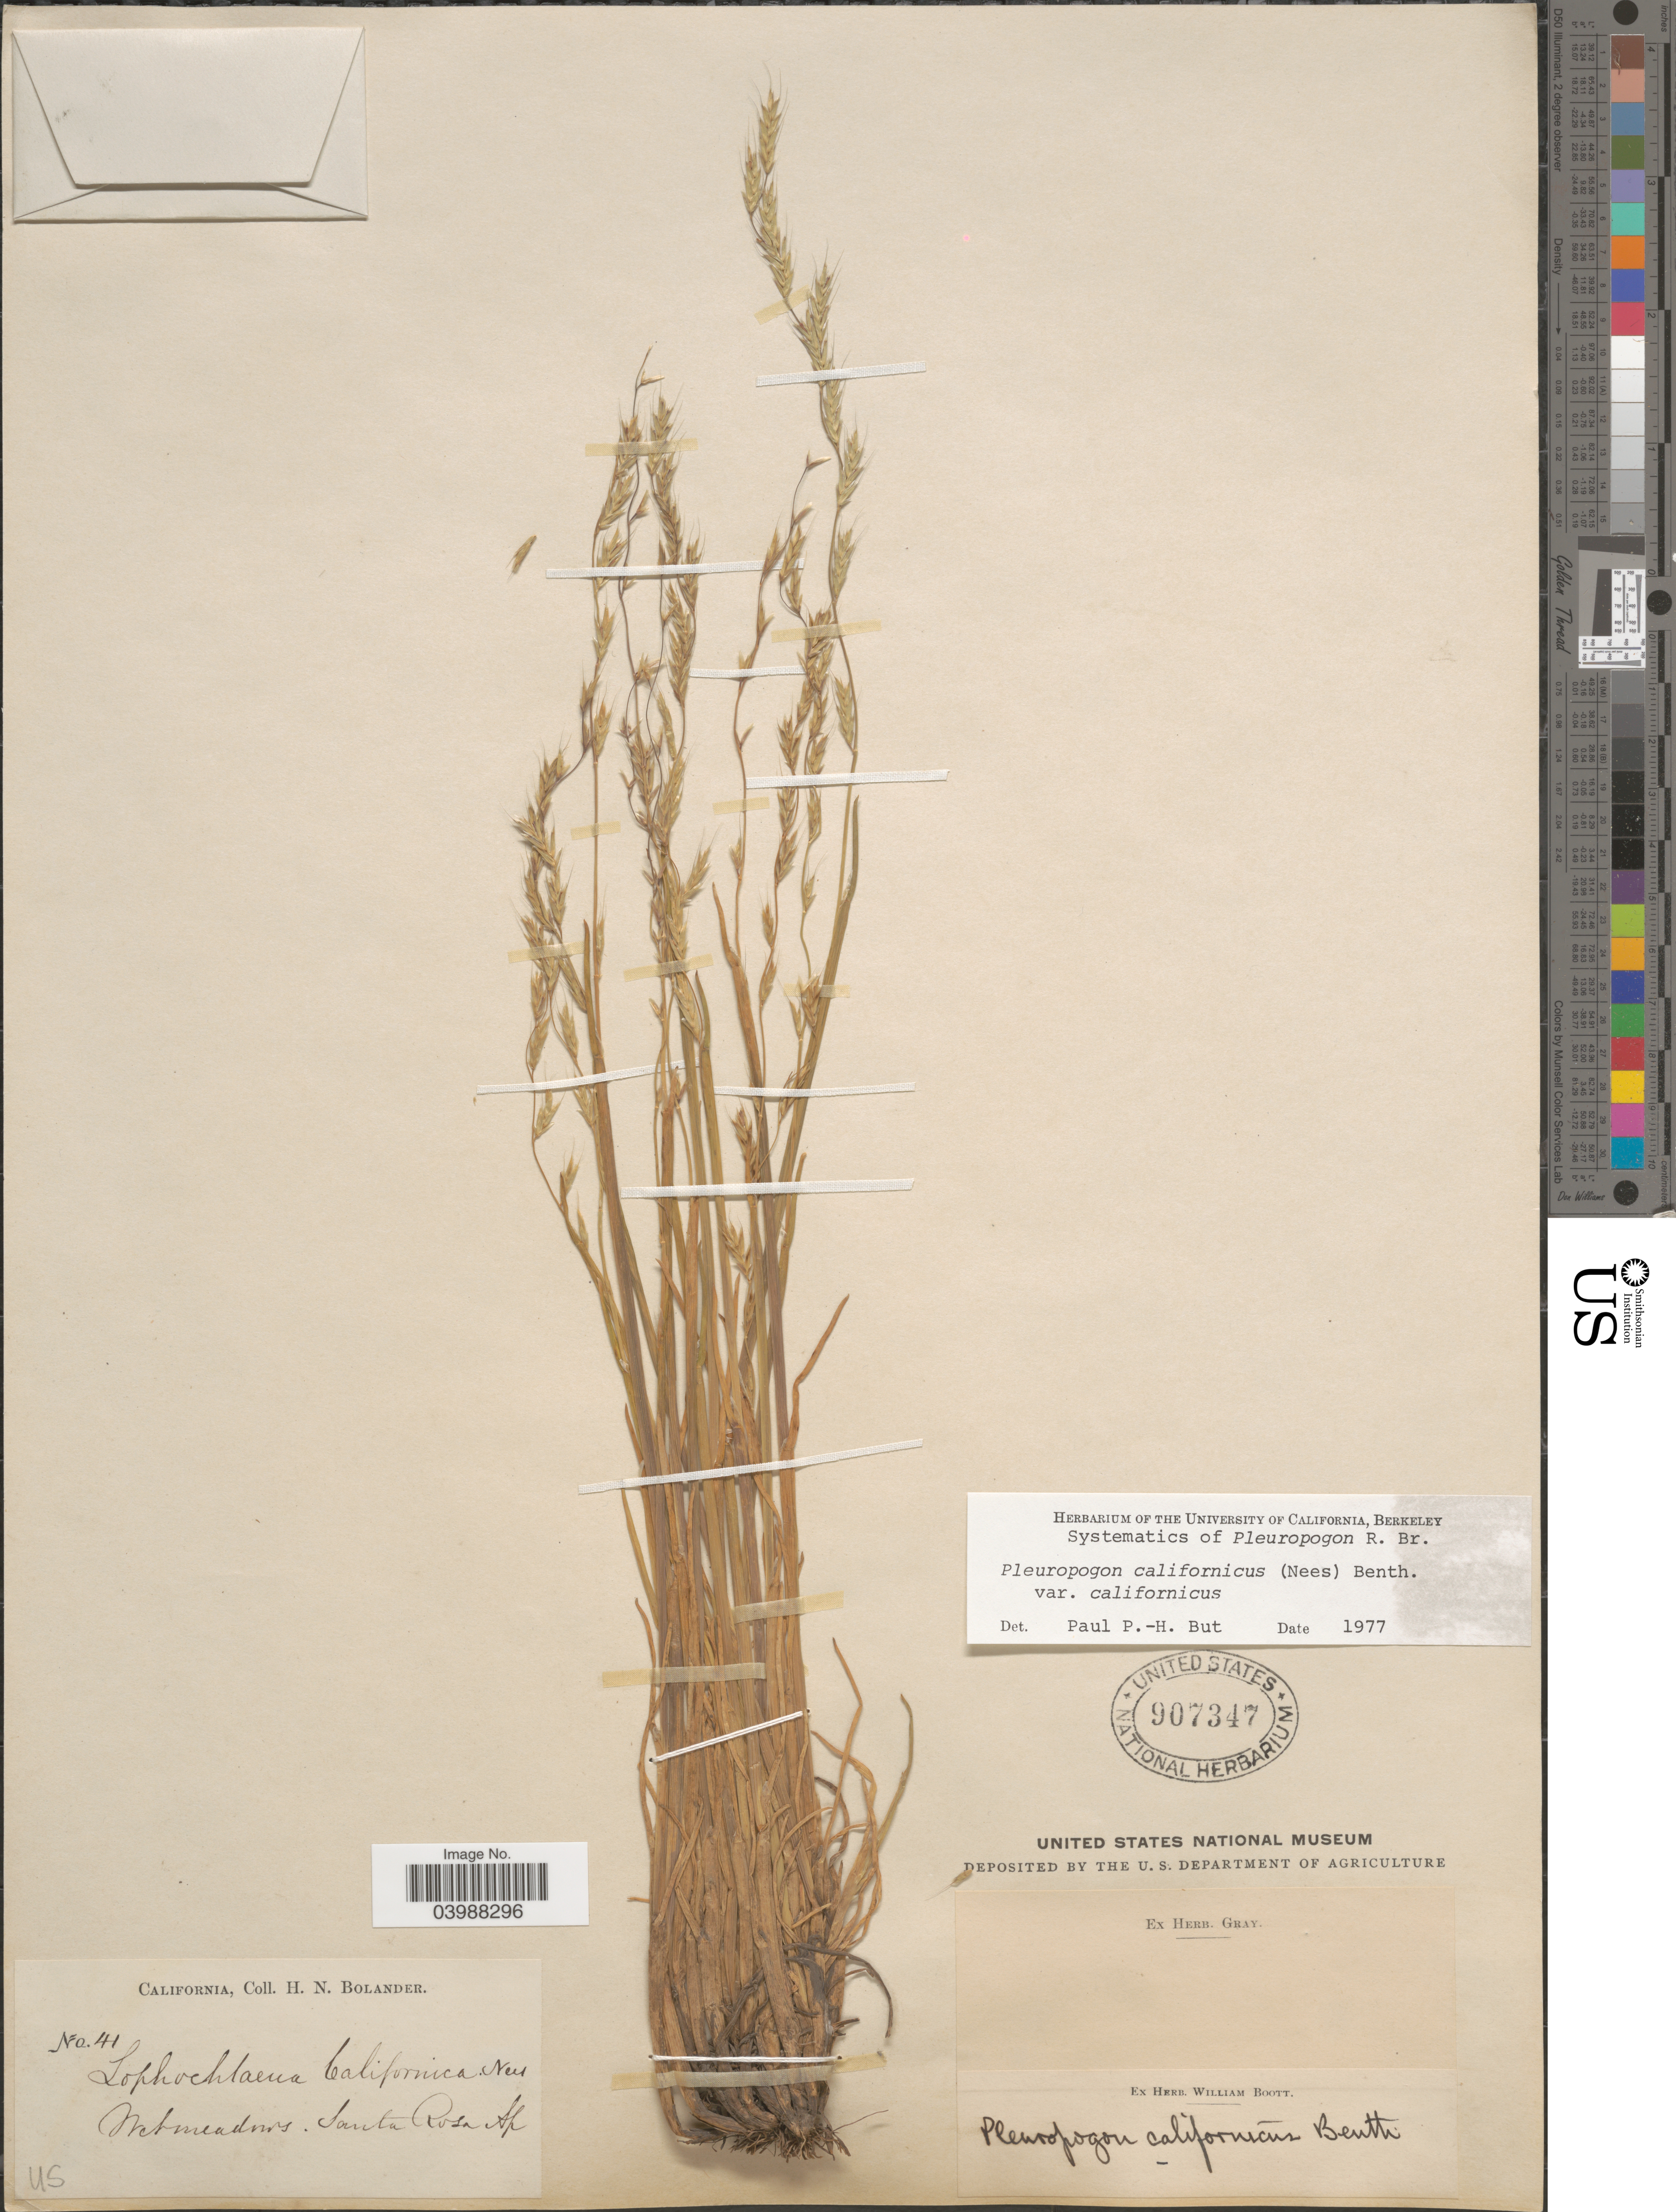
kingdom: Plantae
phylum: Tracheophyta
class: Liliopsida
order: Poales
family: Poaceae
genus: Pleuropogon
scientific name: Pleuropogon californicus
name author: (Nees) Benth. ex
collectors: H. Bolander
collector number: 41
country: United States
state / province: California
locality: Santa Rosa Ap.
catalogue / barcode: US 907347